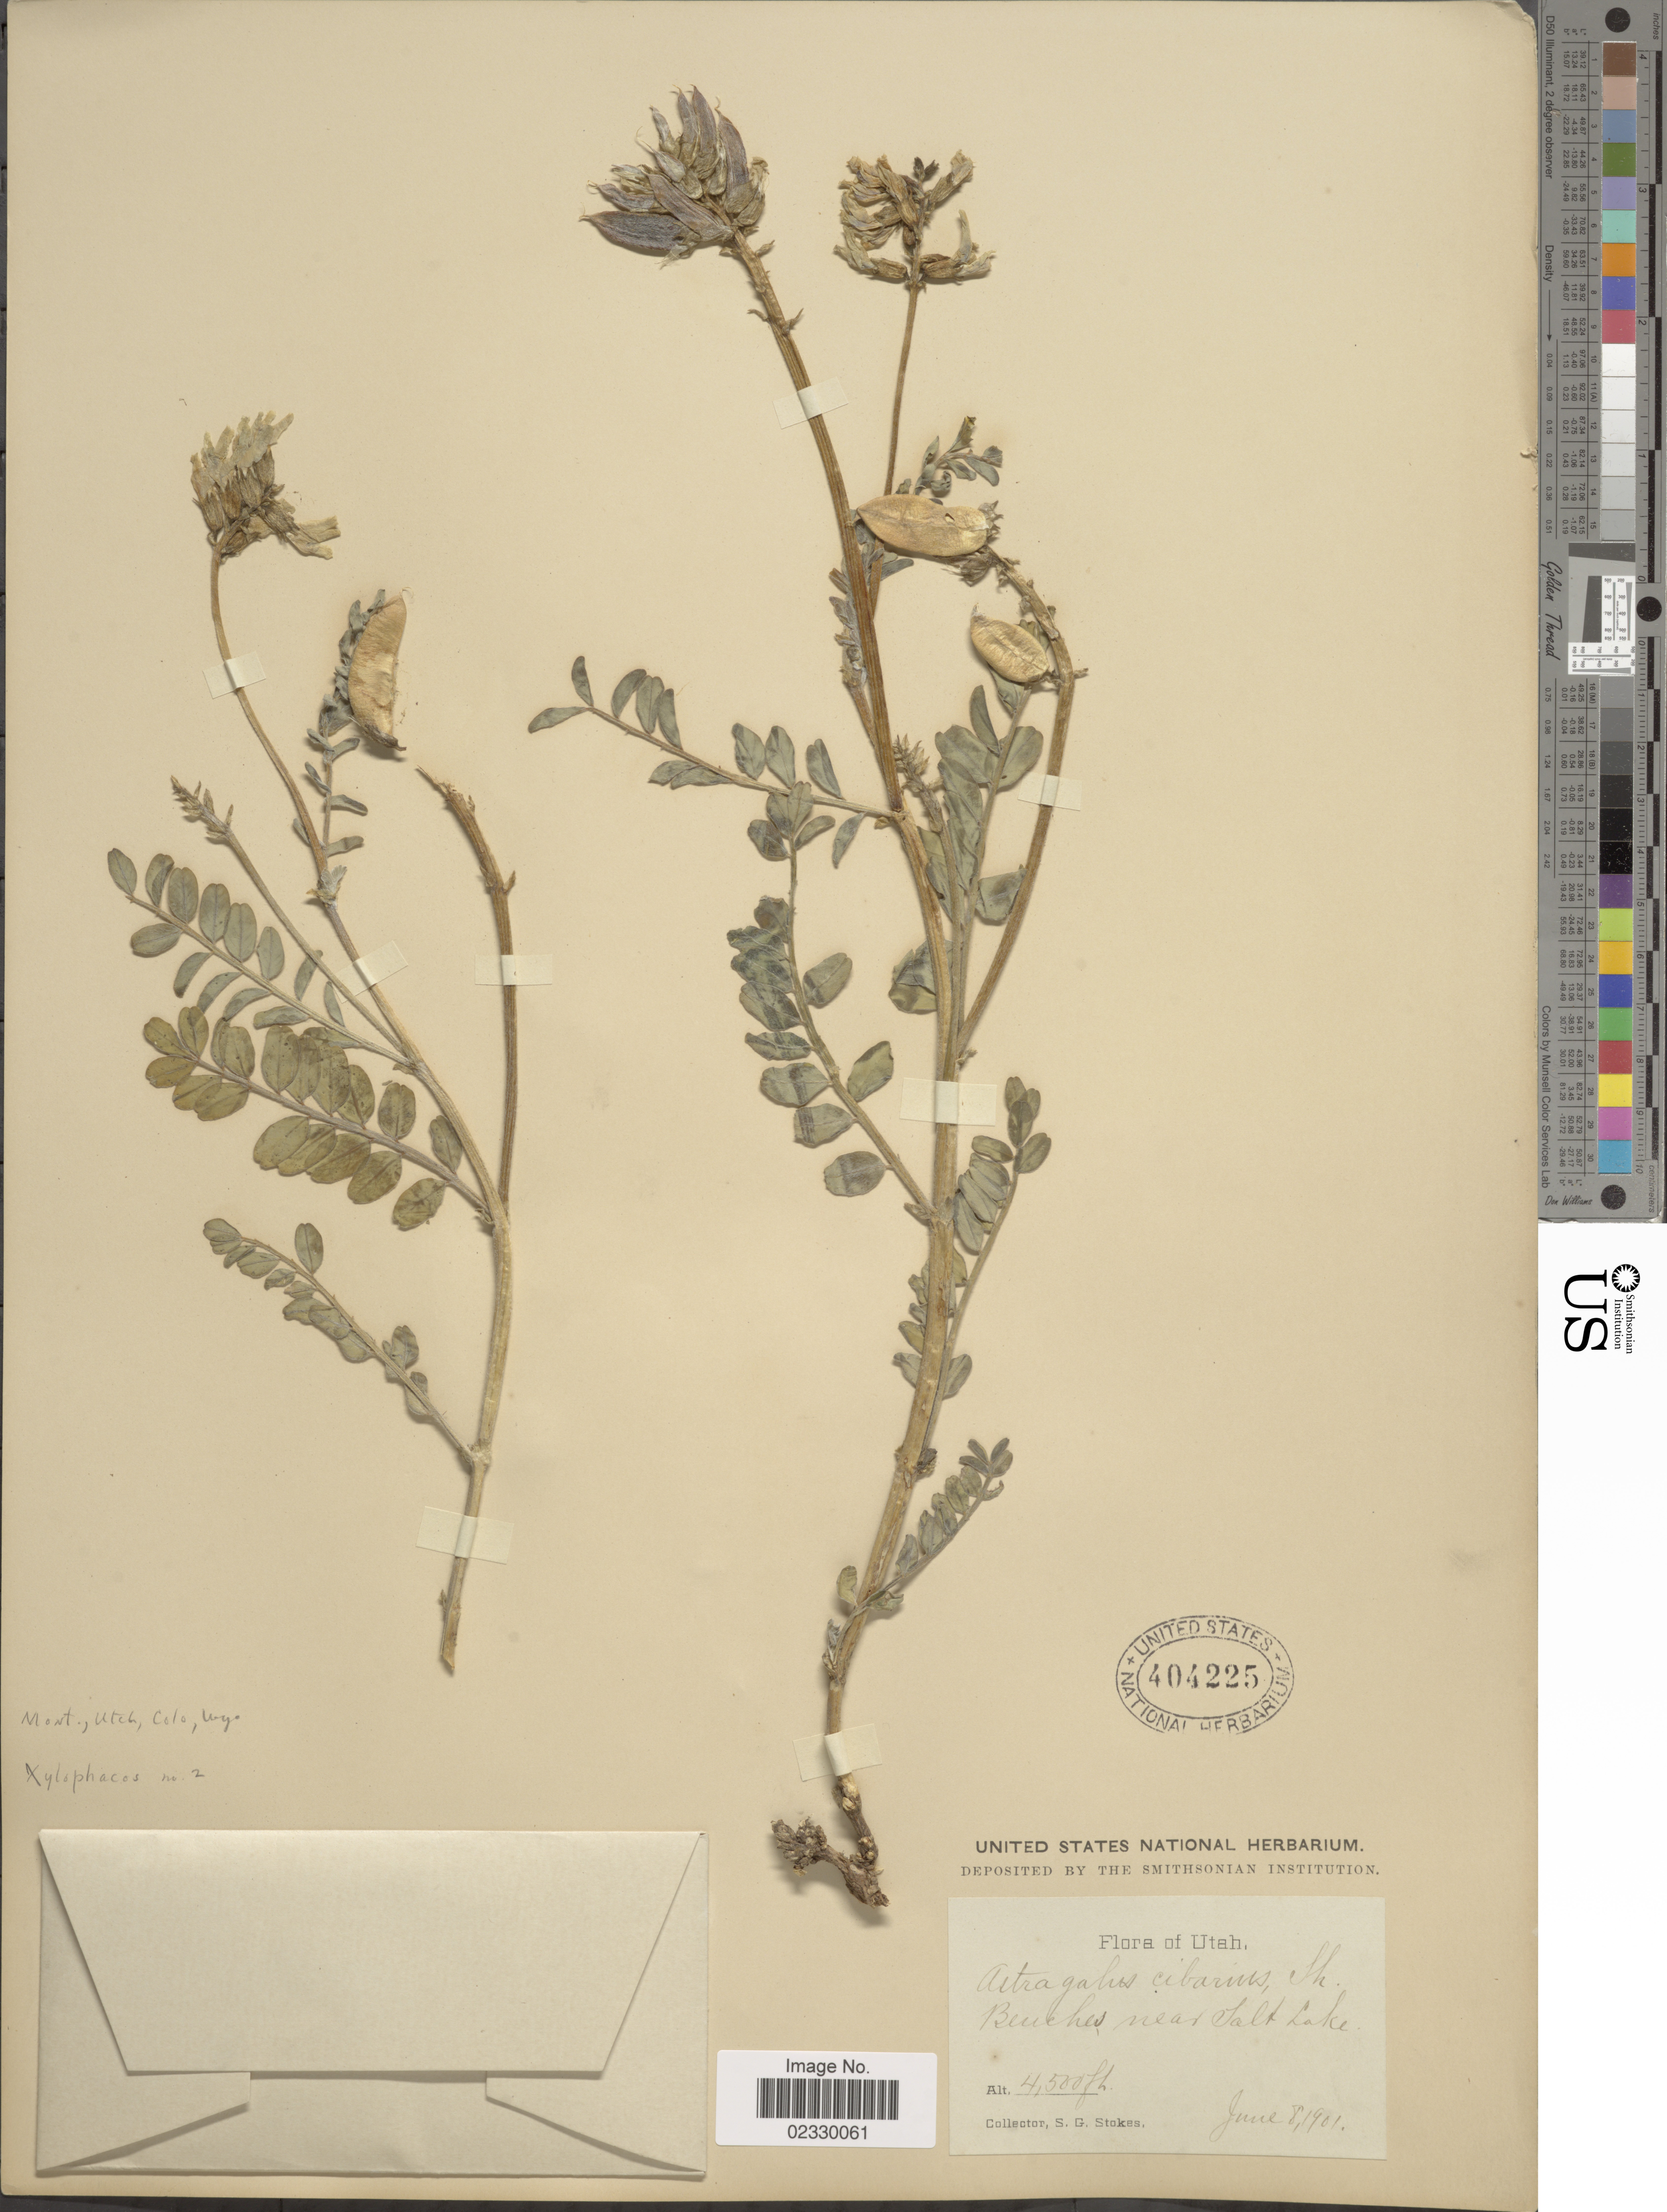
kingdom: Plantae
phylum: Tracheophyta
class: Magnoliopsida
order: Fabales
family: Fabaceae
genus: Astragalus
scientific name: Astragalus cibarius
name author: E. Sheld.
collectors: S. G. Stokes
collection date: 1901-06-08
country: United States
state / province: Utah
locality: Beuches near Salt Lake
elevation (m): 1372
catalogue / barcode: US 404225